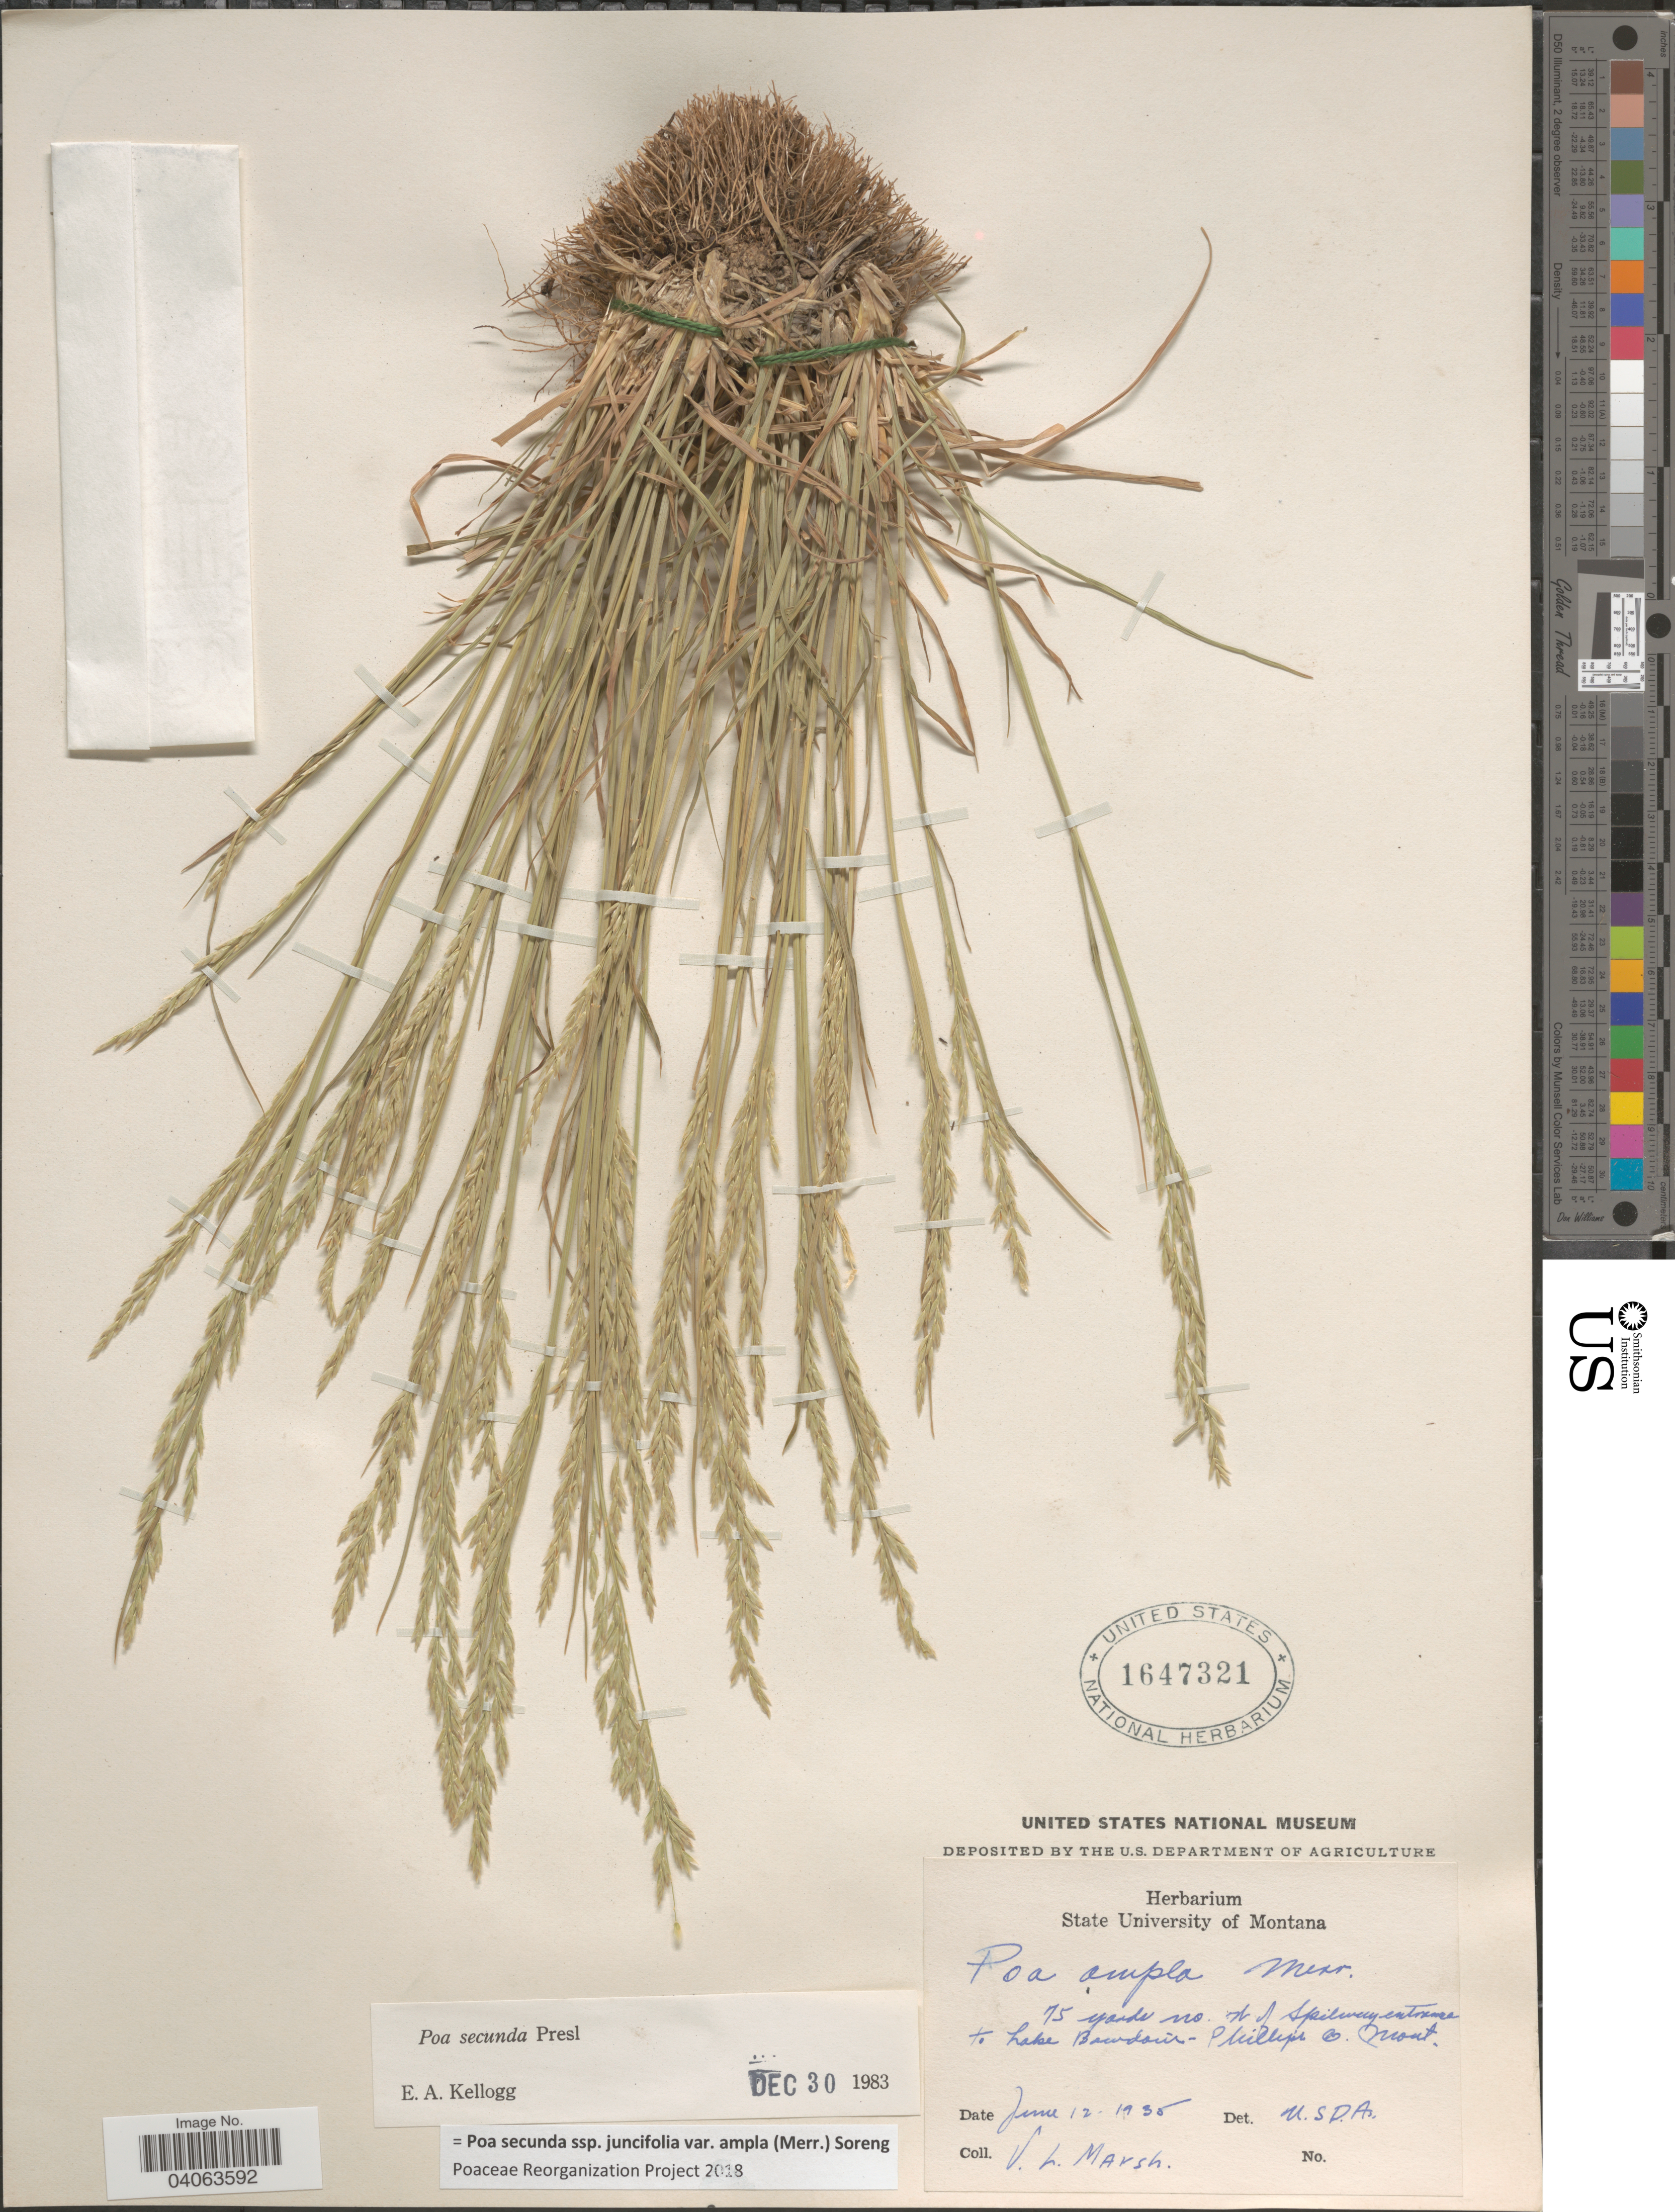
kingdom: Plantae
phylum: Tracheophyta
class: Liliopsida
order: Poales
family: Poaceae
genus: Poa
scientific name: Poa secunda subsp. juncifolia var. ampla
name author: (Merr.) Soreng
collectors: V. L. Marsh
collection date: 1935-06-12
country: United States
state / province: Montana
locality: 75 yards no. W of Spilway entrance to Lake Bowdoin - Phillips Co.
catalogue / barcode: US 1647321